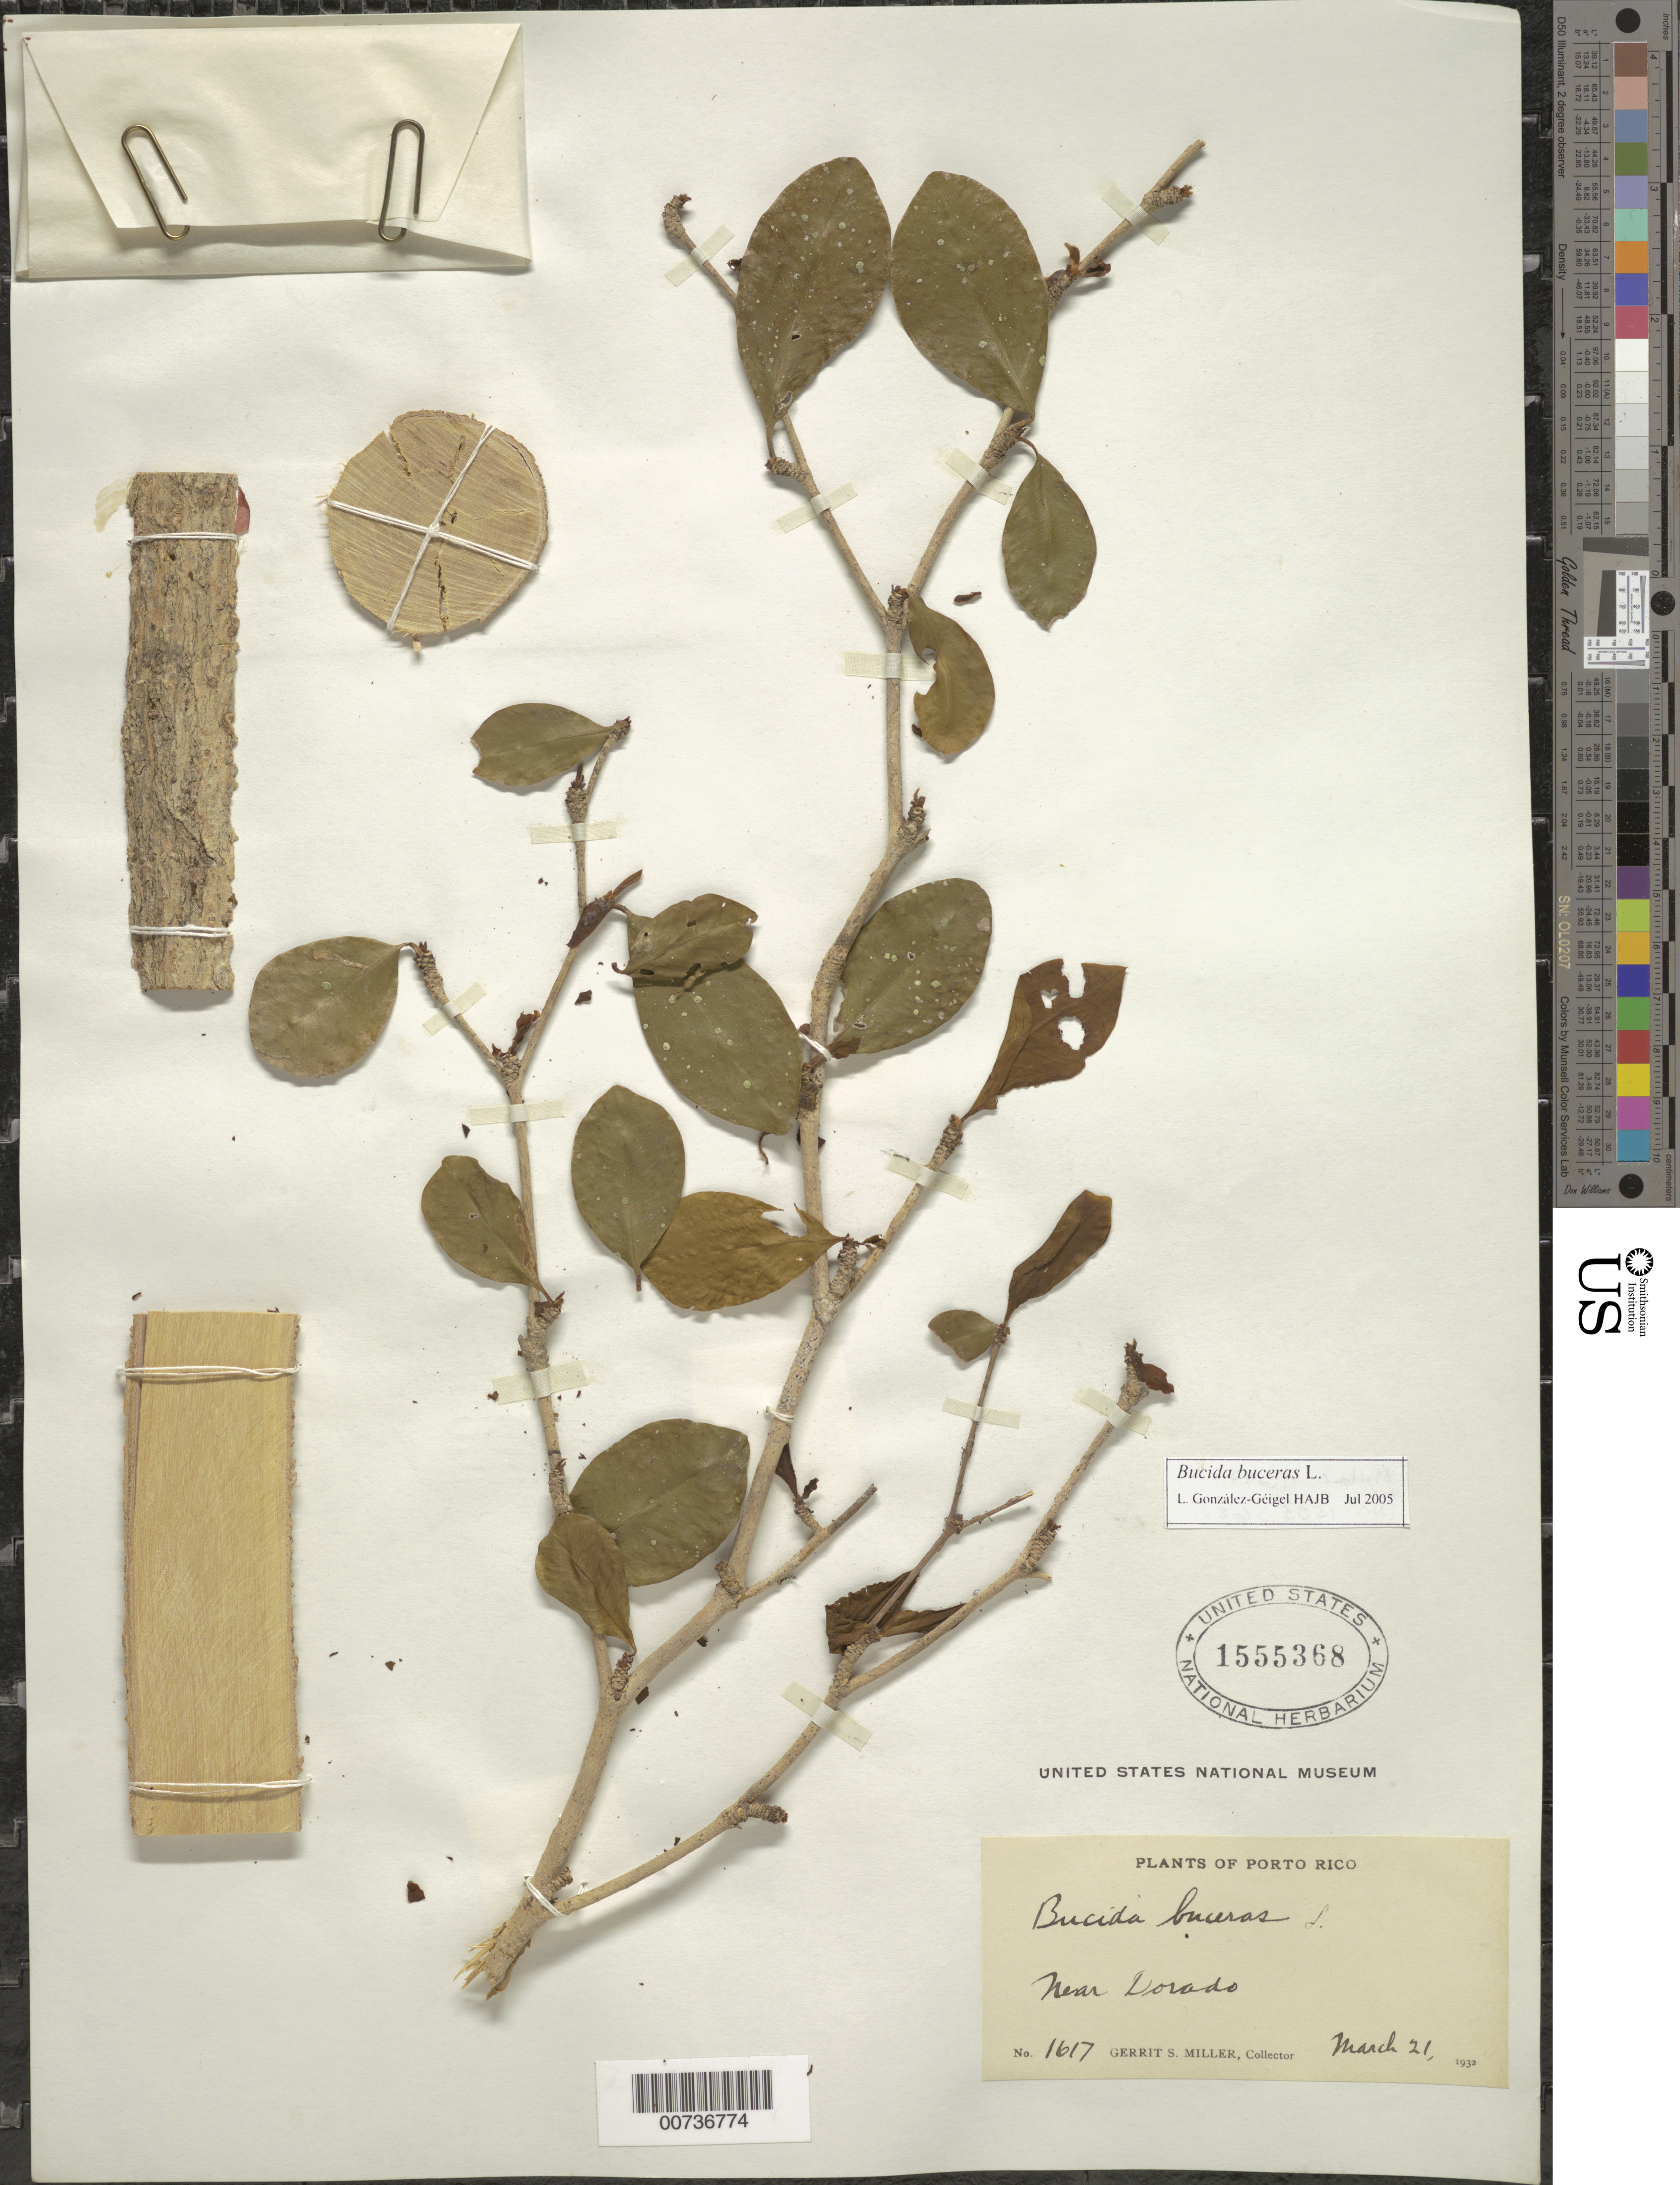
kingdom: Plantae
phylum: Tracheophyta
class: Magnoliopsida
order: Myrtales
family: Combretaceae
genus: Terminalia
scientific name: Terminalia buceras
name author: (L.) C. Wright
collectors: G. S. Miller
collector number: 1617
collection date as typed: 21 Mar 1932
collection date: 1932-03-21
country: Puerto Rico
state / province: Dorado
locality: Near Dorado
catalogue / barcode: US 1555368